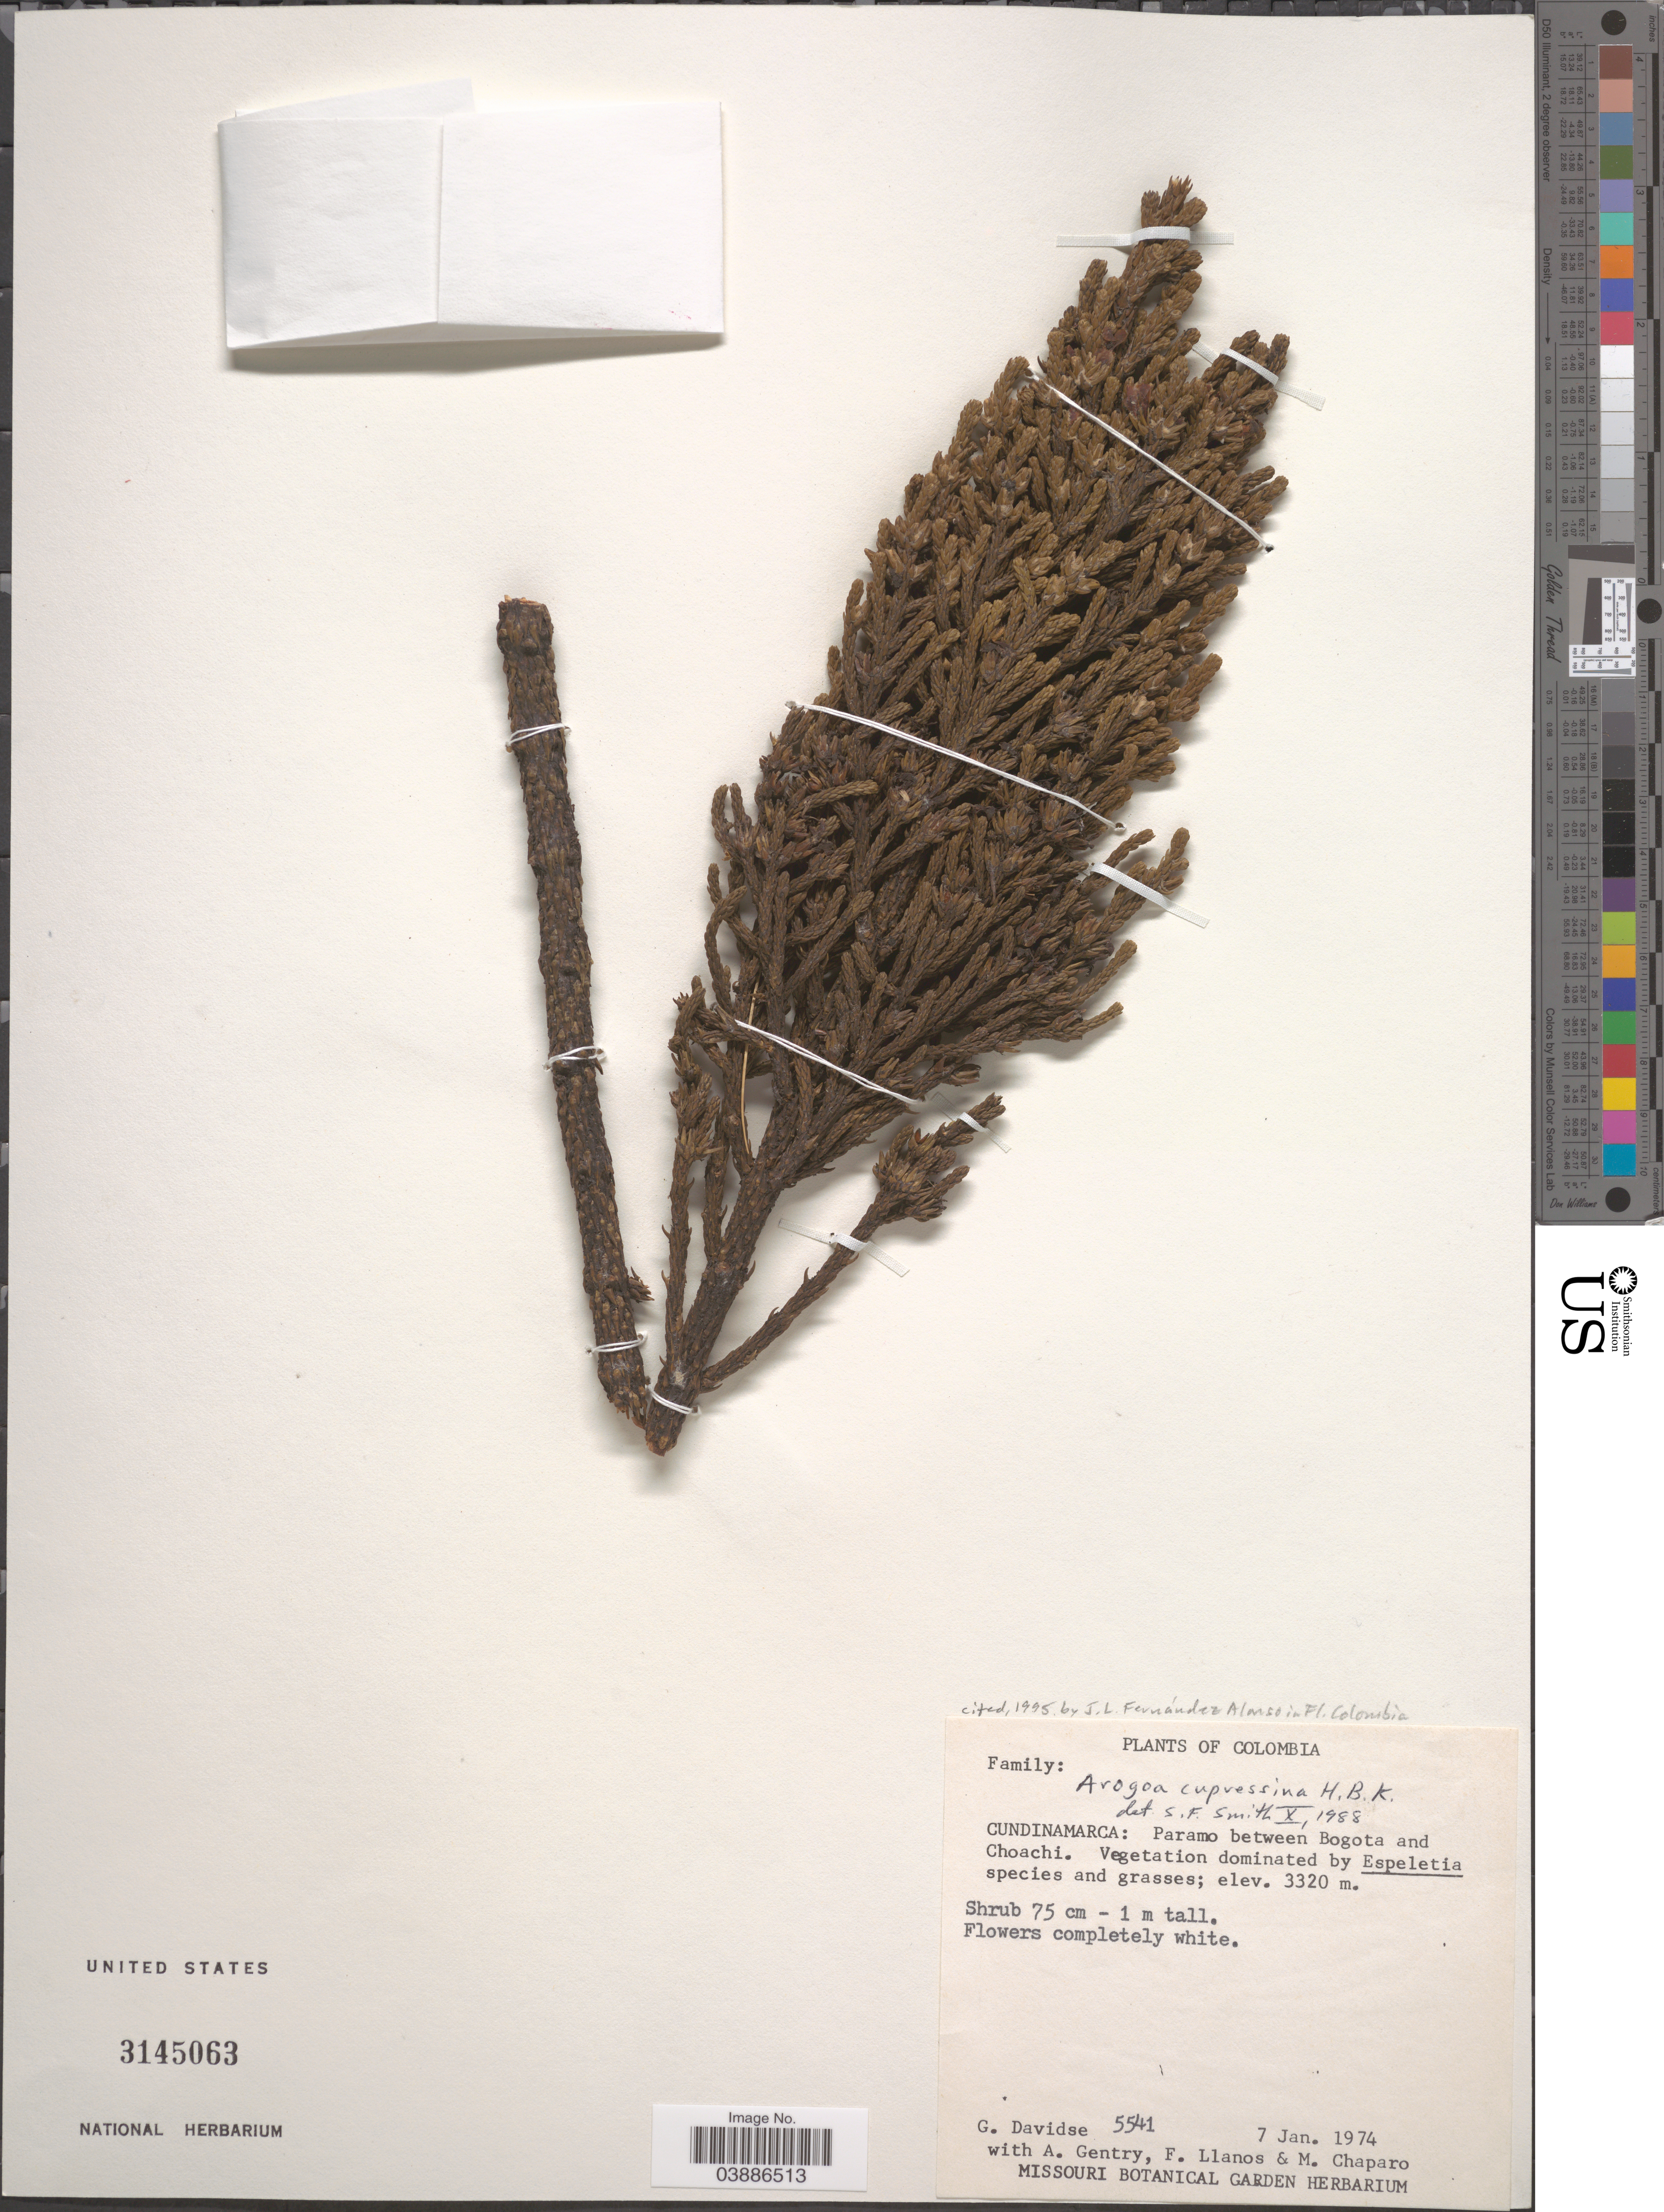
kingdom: Plantae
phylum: Tracheophyta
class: Magnoliopsida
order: Lamiales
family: Plantaginaceae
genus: Aragoa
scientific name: Aragoa cupressina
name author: Kunth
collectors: G. Davidse, A. H. Gentry, F. Llanos & M. Chaparo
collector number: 5541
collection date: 1974-01-07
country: Colombia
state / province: Cundinamarca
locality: Paramo between Bogota and Choachi.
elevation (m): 3320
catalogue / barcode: US 3145063